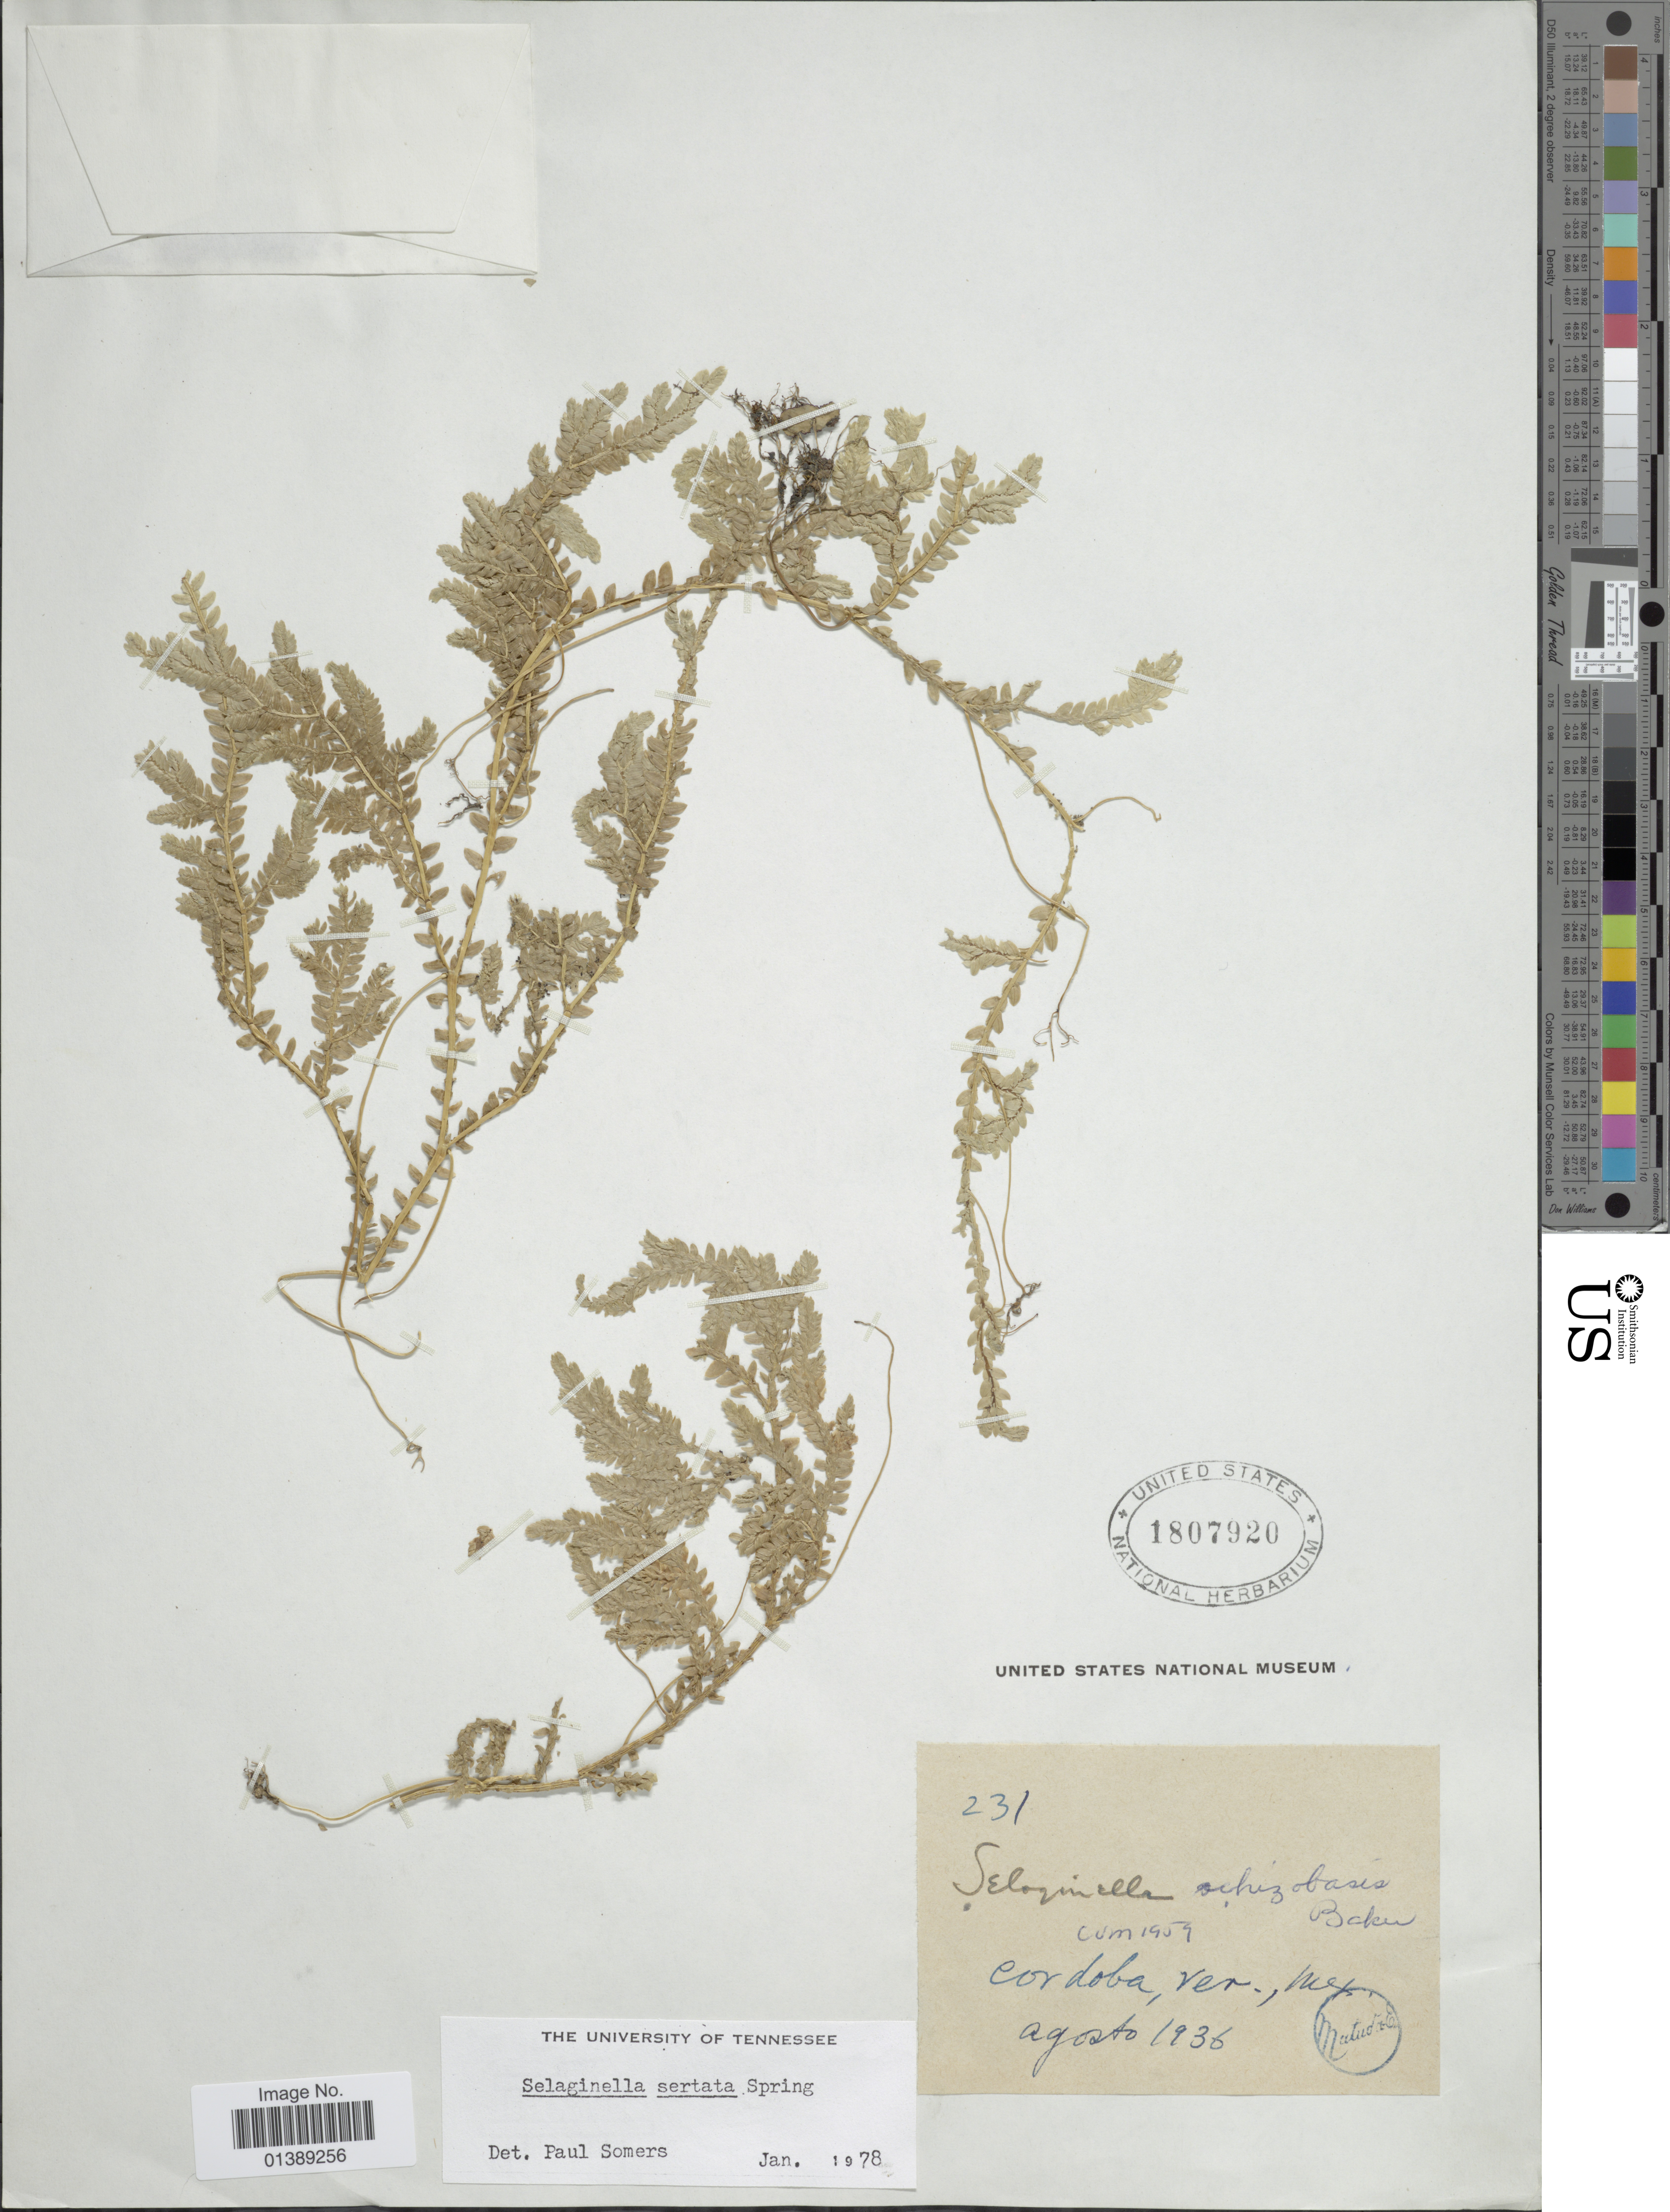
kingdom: Plantae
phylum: Tracheophyta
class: Lycopodiopsida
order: Selaginellales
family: Selaginellaceae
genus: Selaginella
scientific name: Selaginella sertata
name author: Spring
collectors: -. Matuda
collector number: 231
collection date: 1936-08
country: Mexico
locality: Cordoba, Ver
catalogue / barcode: US 1807920